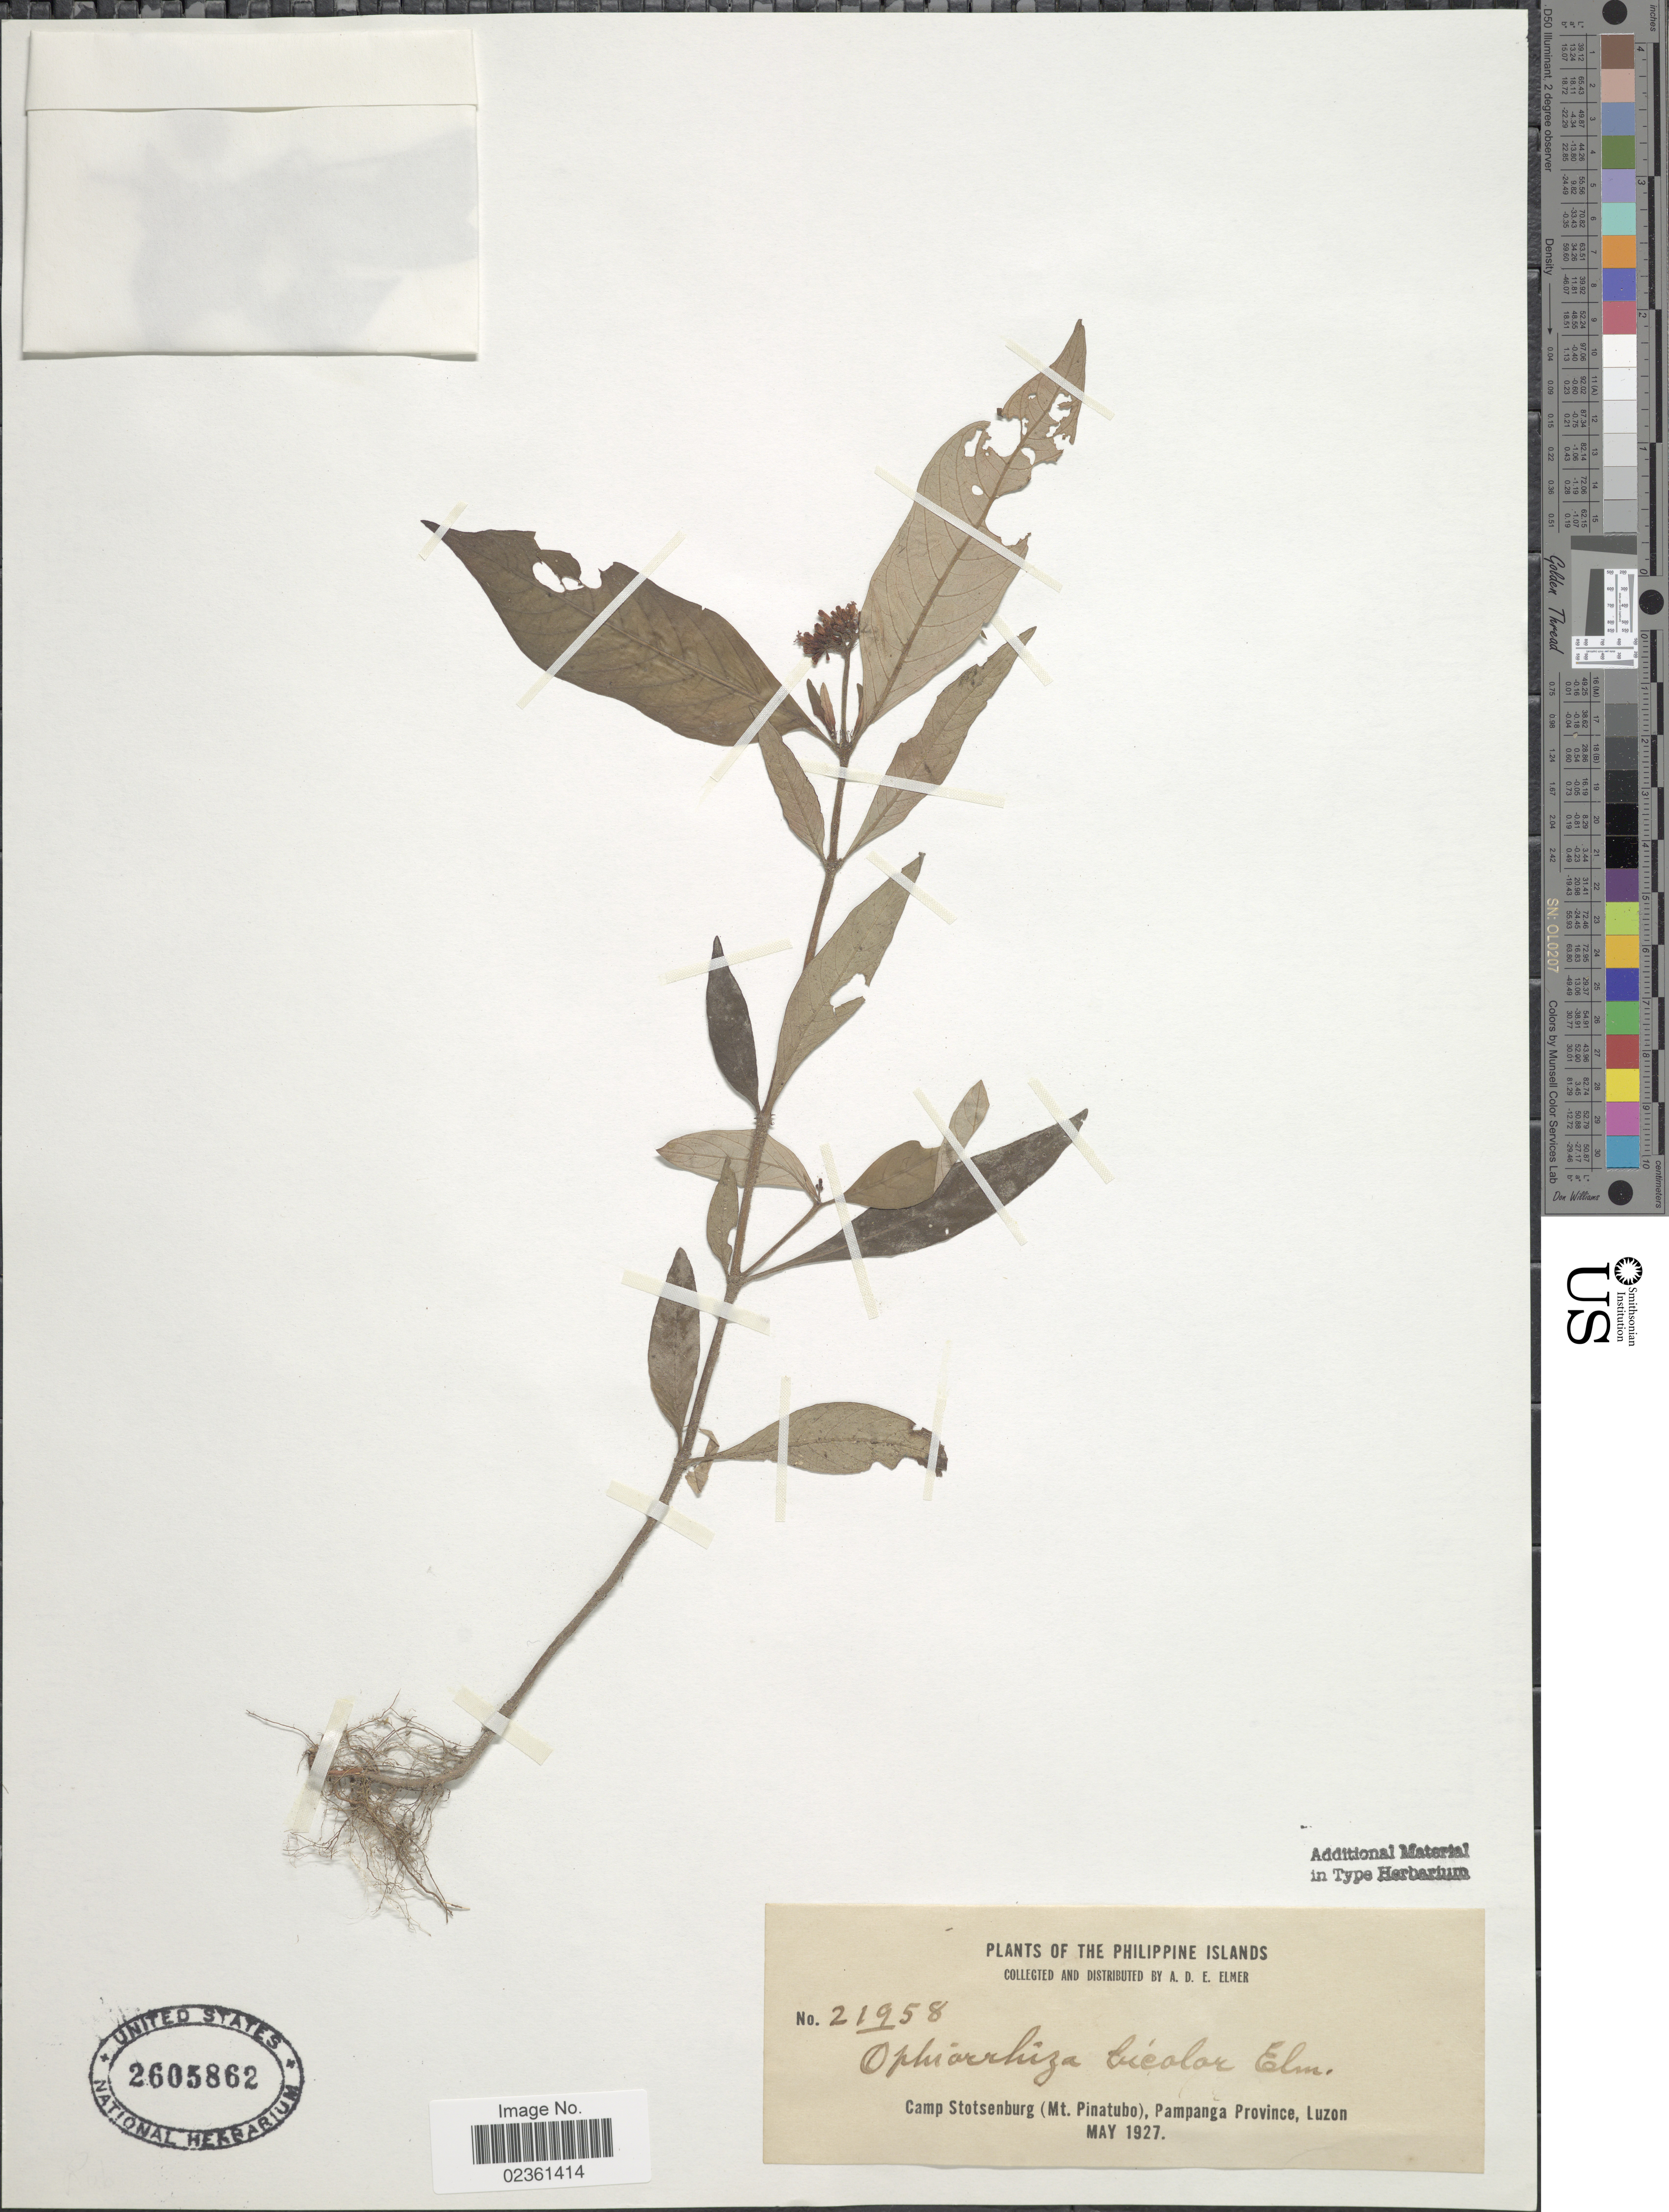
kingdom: Plantae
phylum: Tracheophyta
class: Magnoliopsida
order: Gentianales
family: Rubiaceae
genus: Ophiorrhiza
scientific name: Ophiorrhiza bicolor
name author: Elmer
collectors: A. D. E. Elmer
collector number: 21958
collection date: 1927-05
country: Philippines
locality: The Philippine Islands, Camp Stotsenburg (Mt. Pinatubo), Pampanga Province, Luzon.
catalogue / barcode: US 2605862